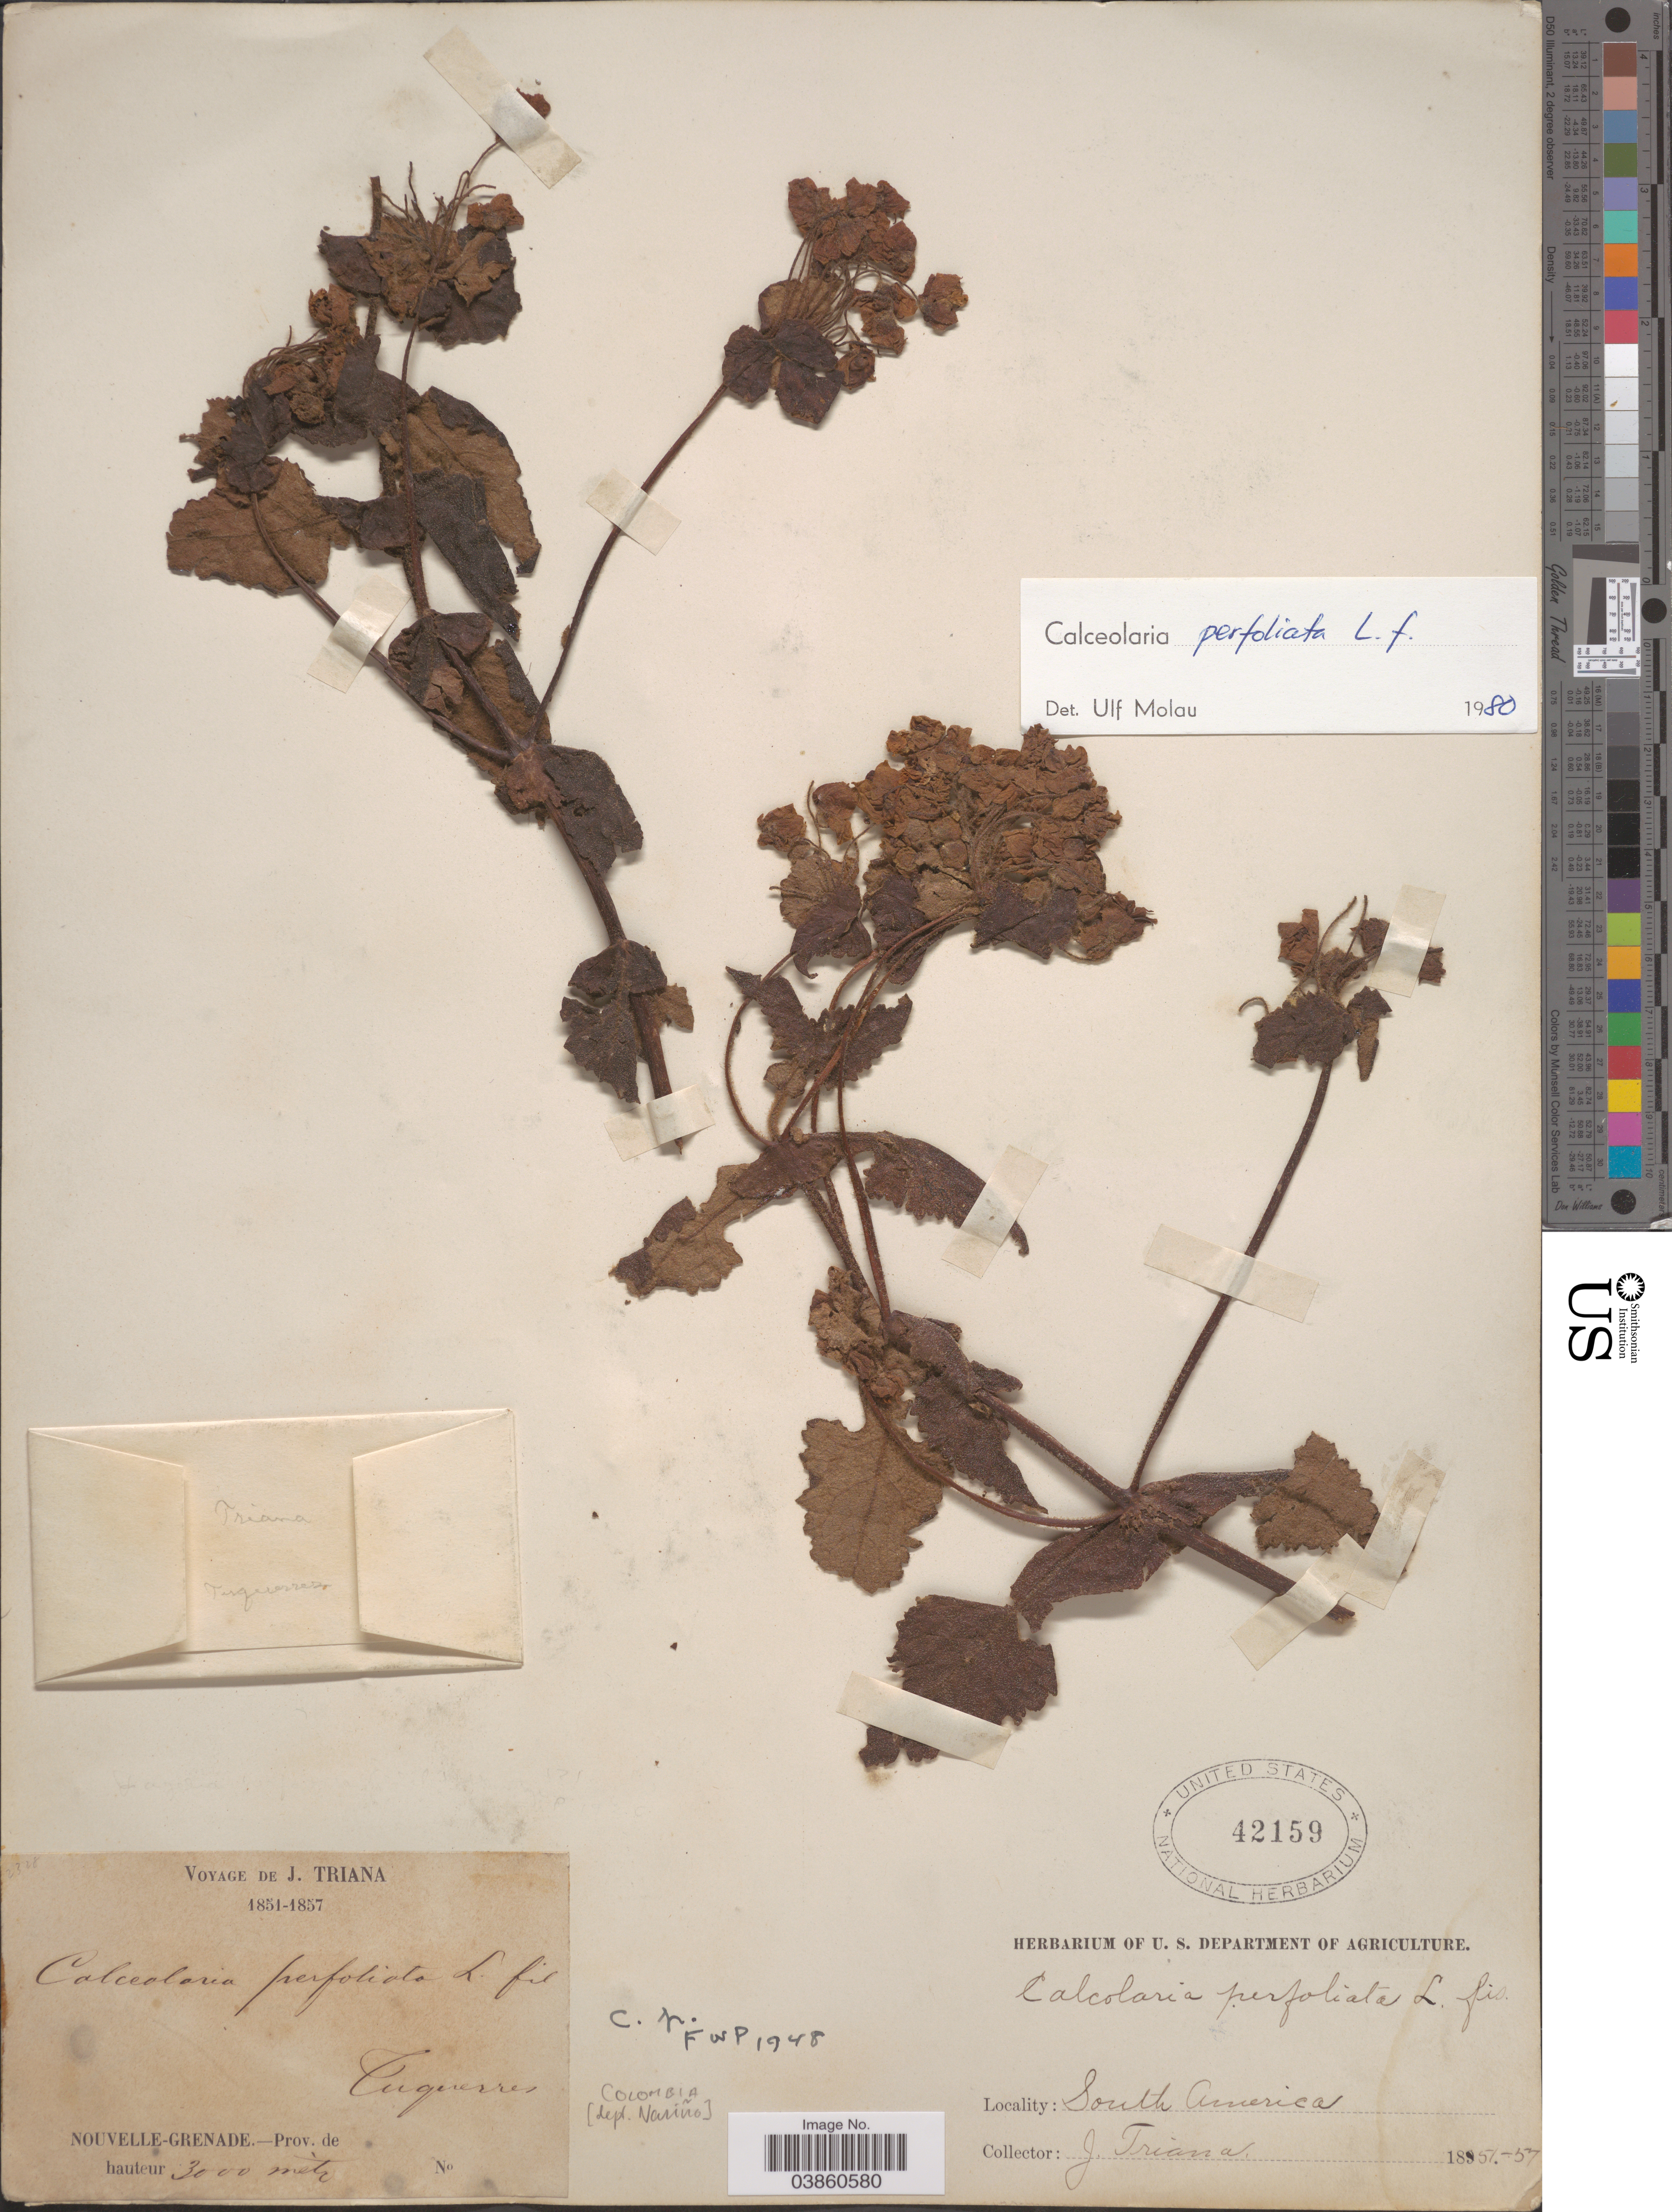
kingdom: Plantae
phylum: Tracheophyta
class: Magnoliopsida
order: Lamiales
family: Calceolariaceae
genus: Calceolaria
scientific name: Calceolaria perfoliata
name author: L. f.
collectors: J. Triana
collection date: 1851/1857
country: Colombia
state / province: Nariño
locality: Tuquerres. Nouvelle-Grenade.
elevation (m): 3000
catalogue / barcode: US 42159